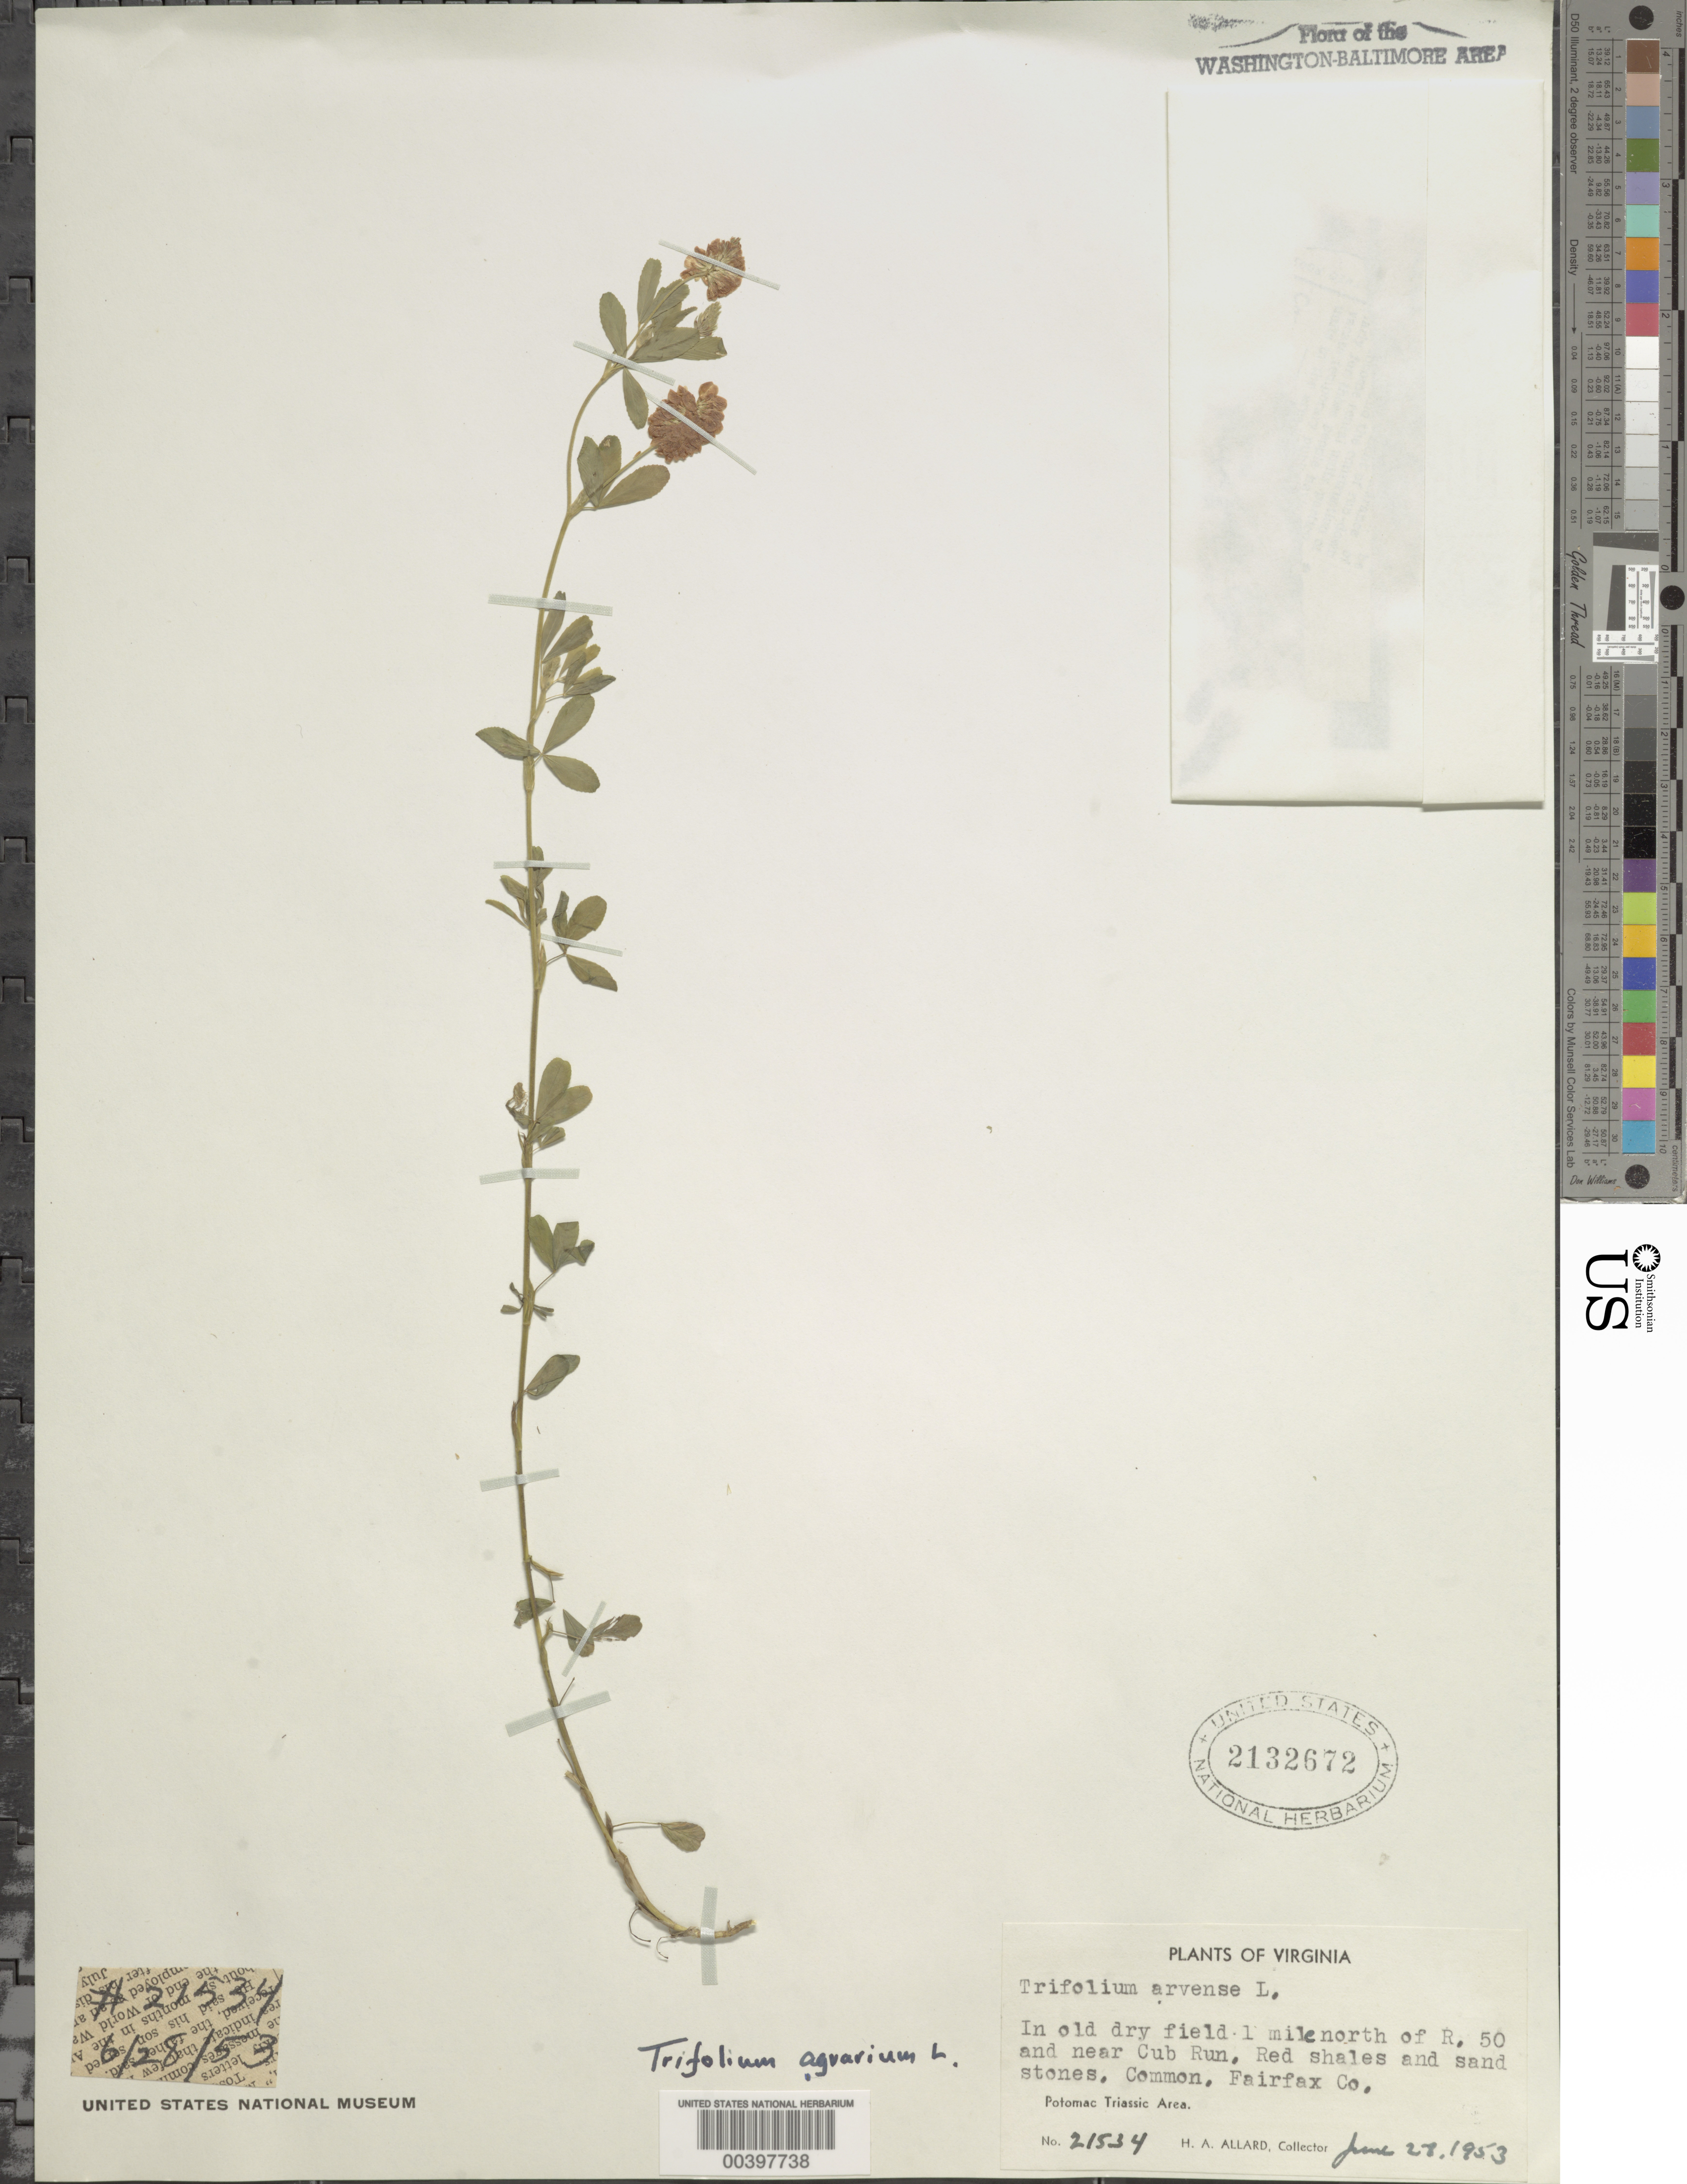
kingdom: Plantae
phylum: Tracheophyta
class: Magnoliopsida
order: Fabales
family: Fabaceae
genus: Trifolium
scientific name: Trifolium aureum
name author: Pollich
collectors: H. A. Allard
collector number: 21534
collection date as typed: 28 Jun 1953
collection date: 1953-06-28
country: United States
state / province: Virginia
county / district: Fairfax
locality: North of Route 50, near Cub Run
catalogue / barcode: US 2132672